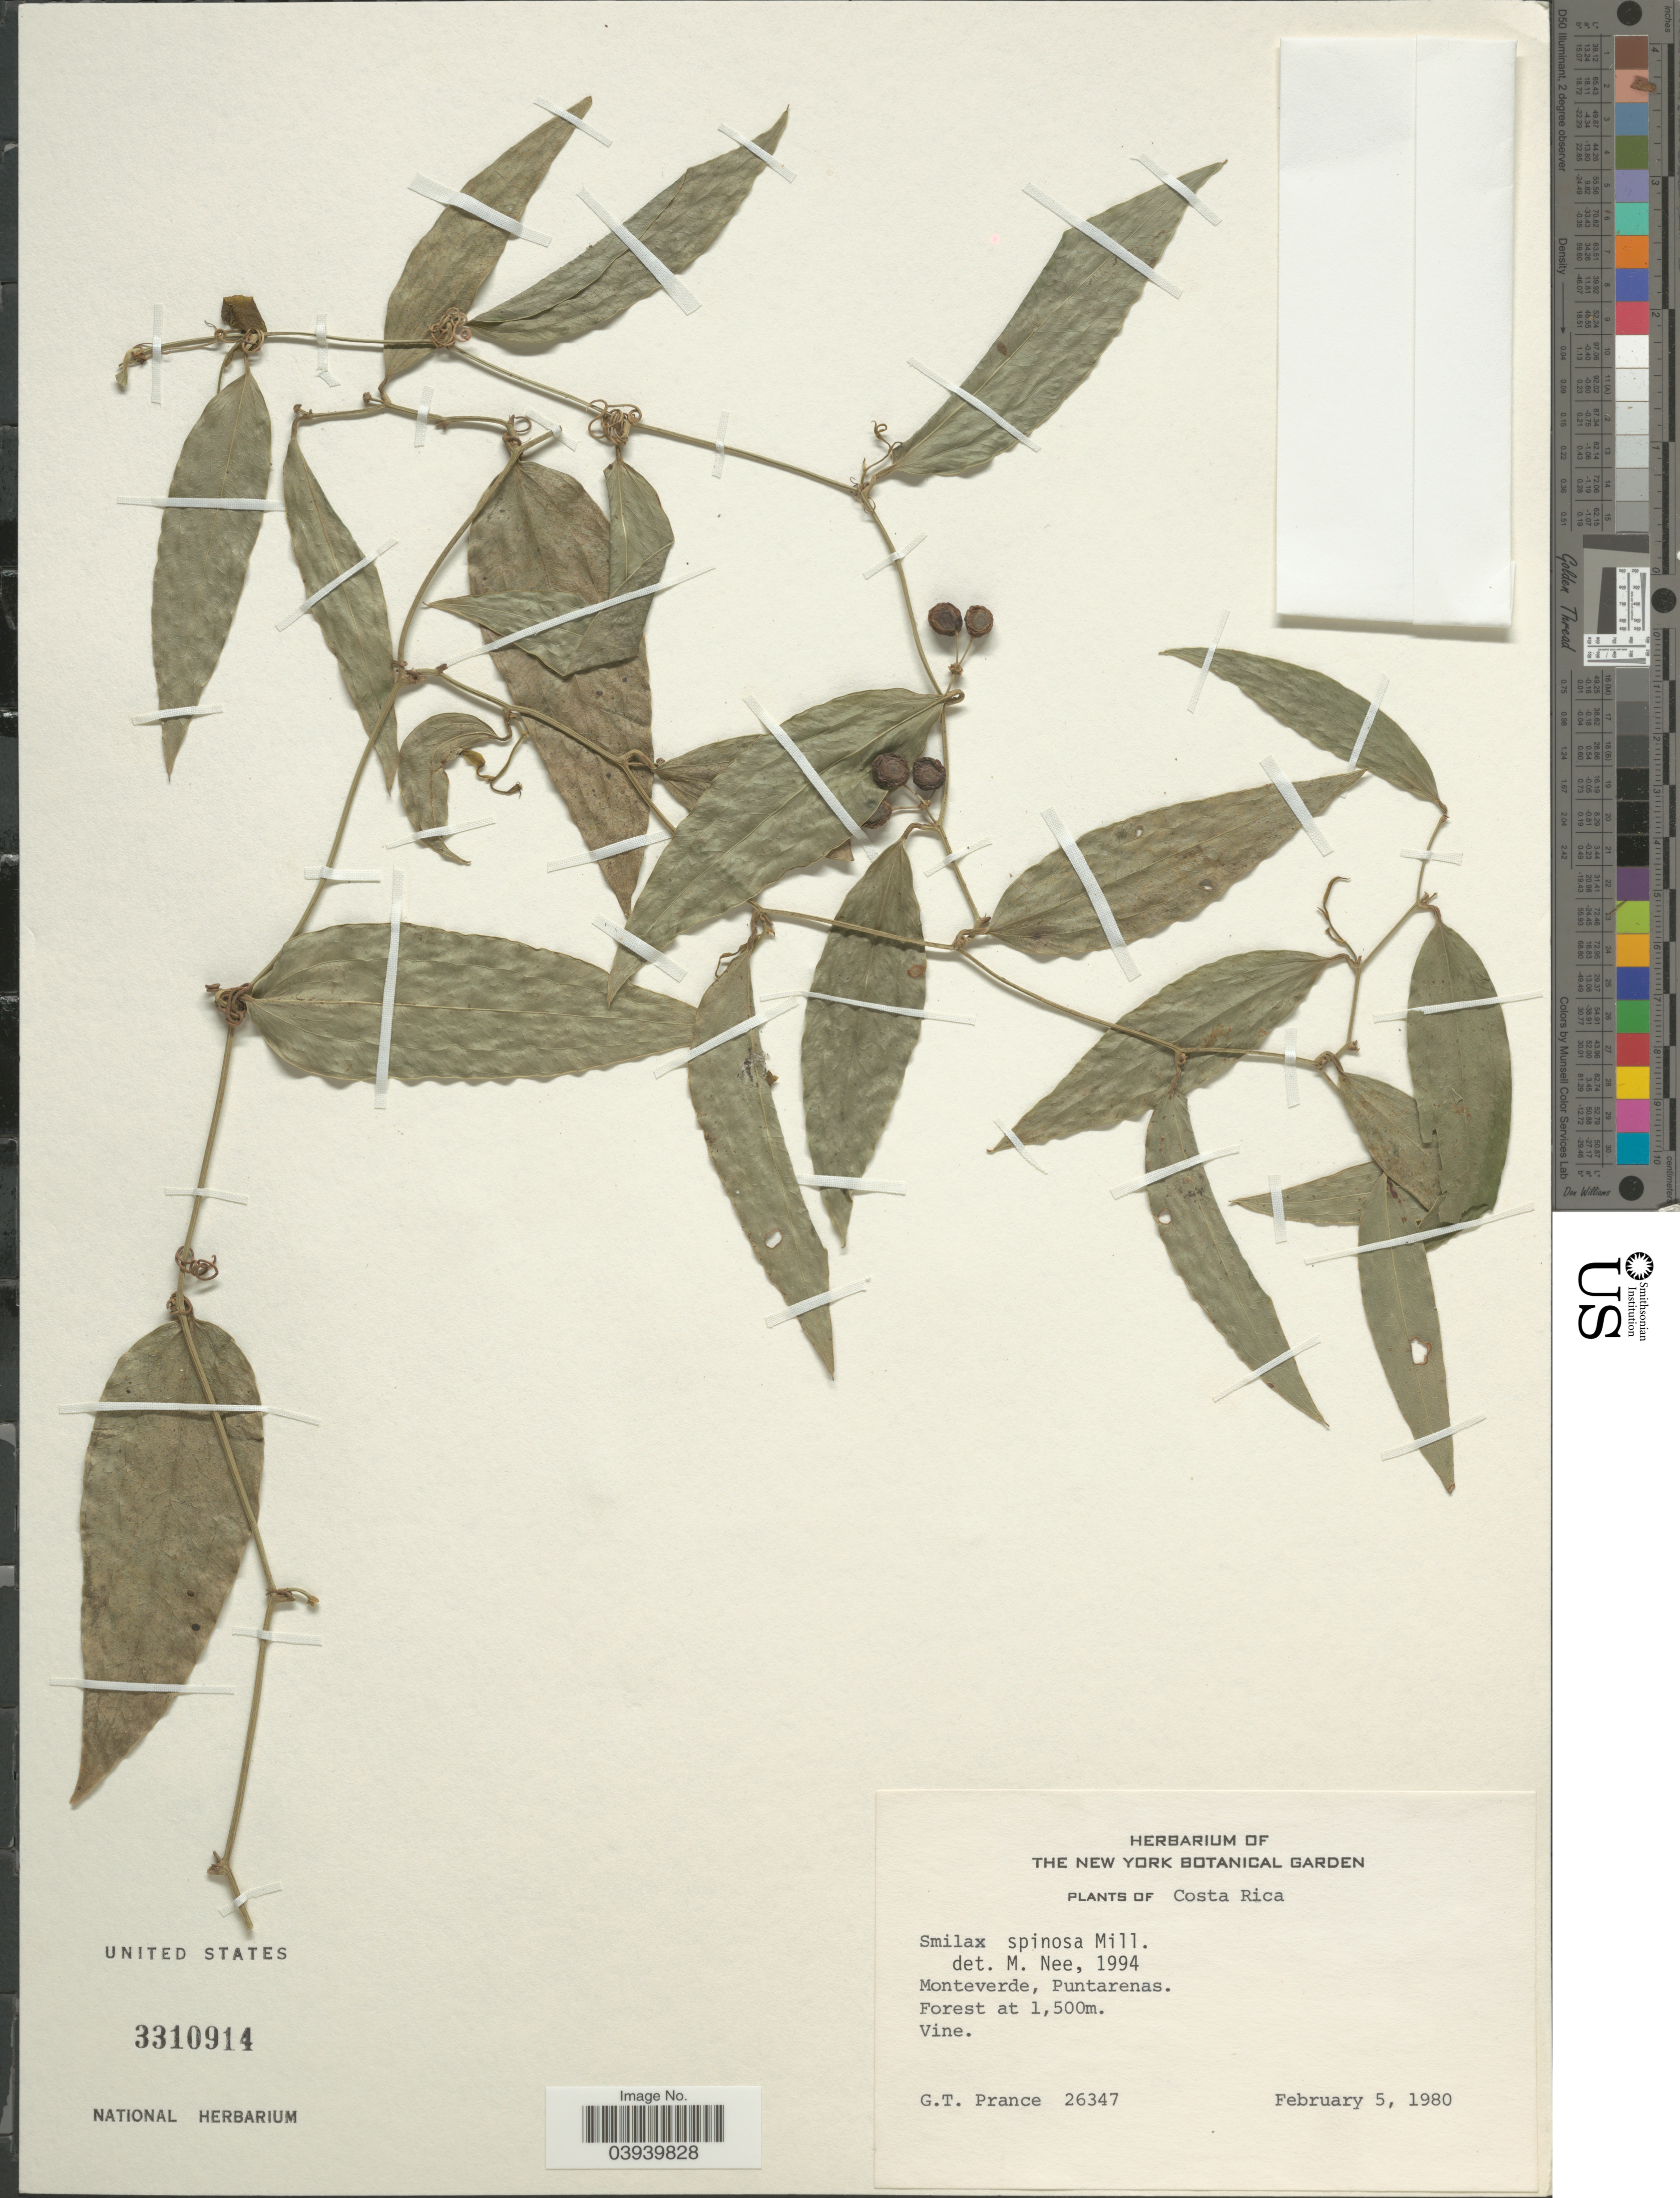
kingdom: Plantae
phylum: Tracheophyta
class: Liliopsida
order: Liliales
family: Smilacaceae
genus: Smilax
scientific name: Smilax spinosa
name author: Mill.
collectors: G. T. Prance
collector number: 26347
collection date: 1980-02-05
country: Costa Rica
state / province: Puntarenas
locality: Monteverde.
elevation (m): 1500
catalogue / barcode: US 3310914